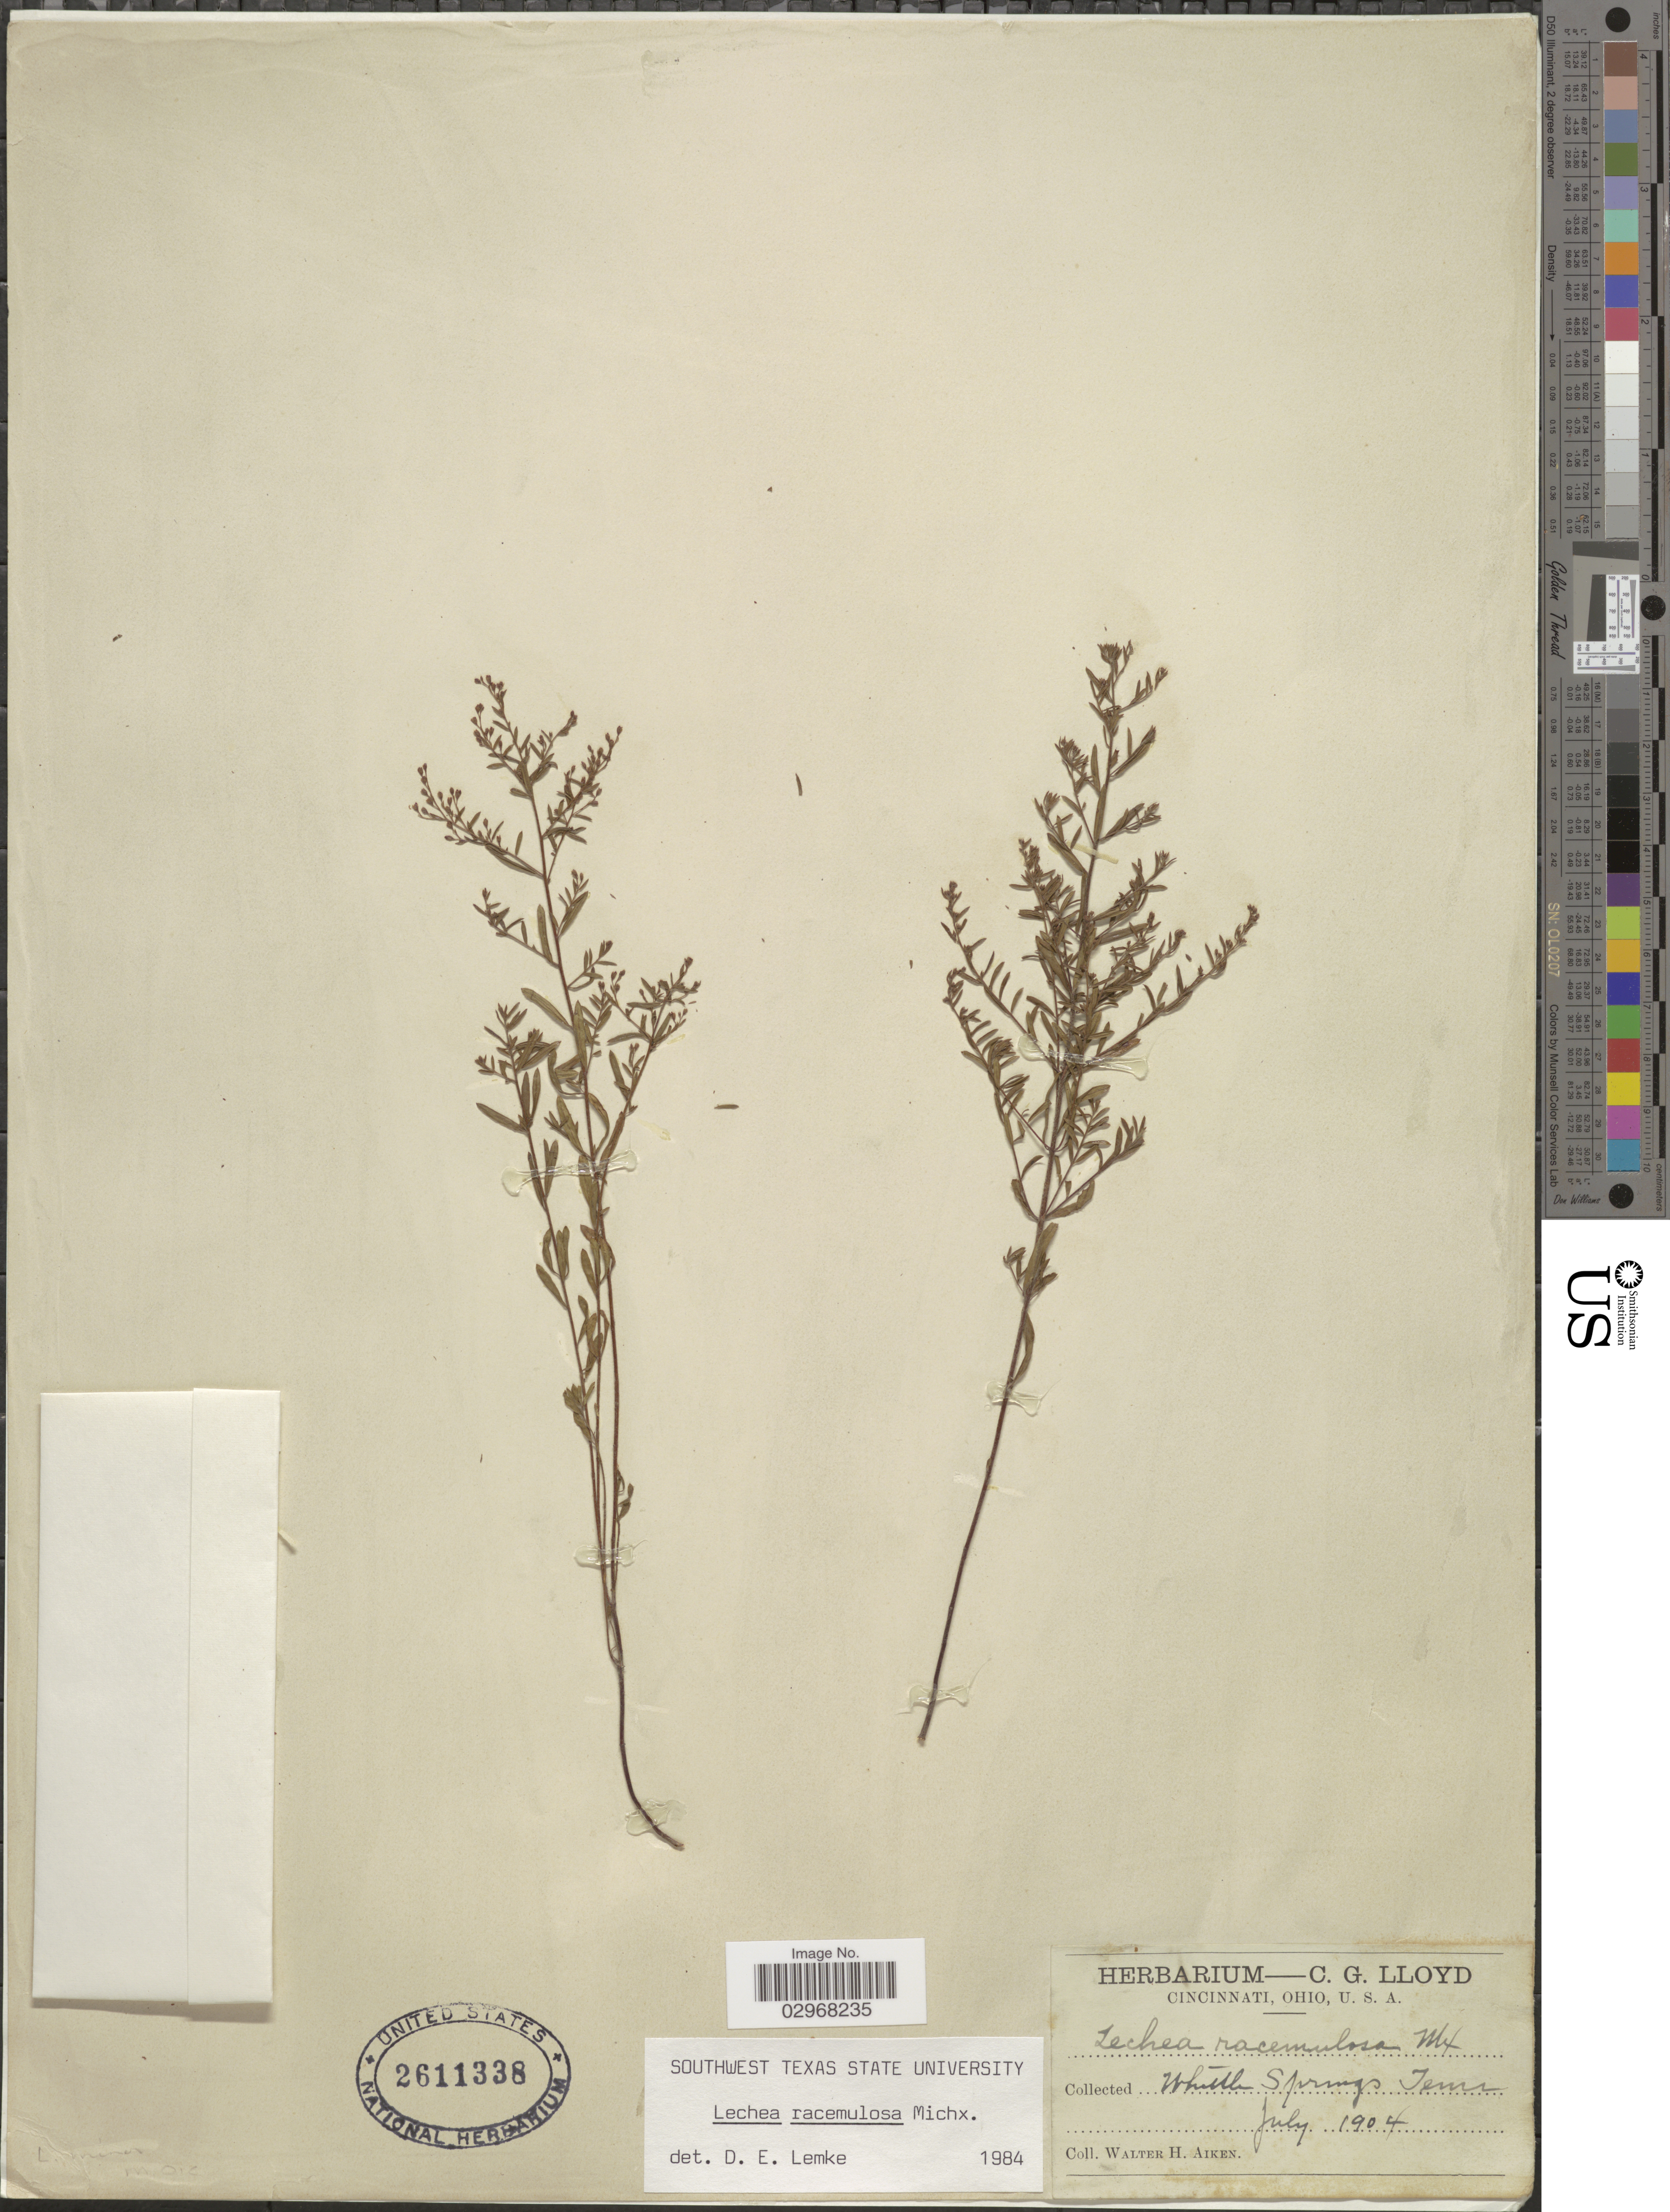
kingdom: Plantae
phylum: Tracheophyta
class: Magnoliopsida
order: Malvales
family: Cistaceae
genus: Lechea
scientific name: Lechea racemulosa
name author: Michx.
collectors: W. Aiken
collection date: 1904-07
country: United States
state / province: Tennessee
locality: Whistle Springs.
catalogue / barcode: US 2611338